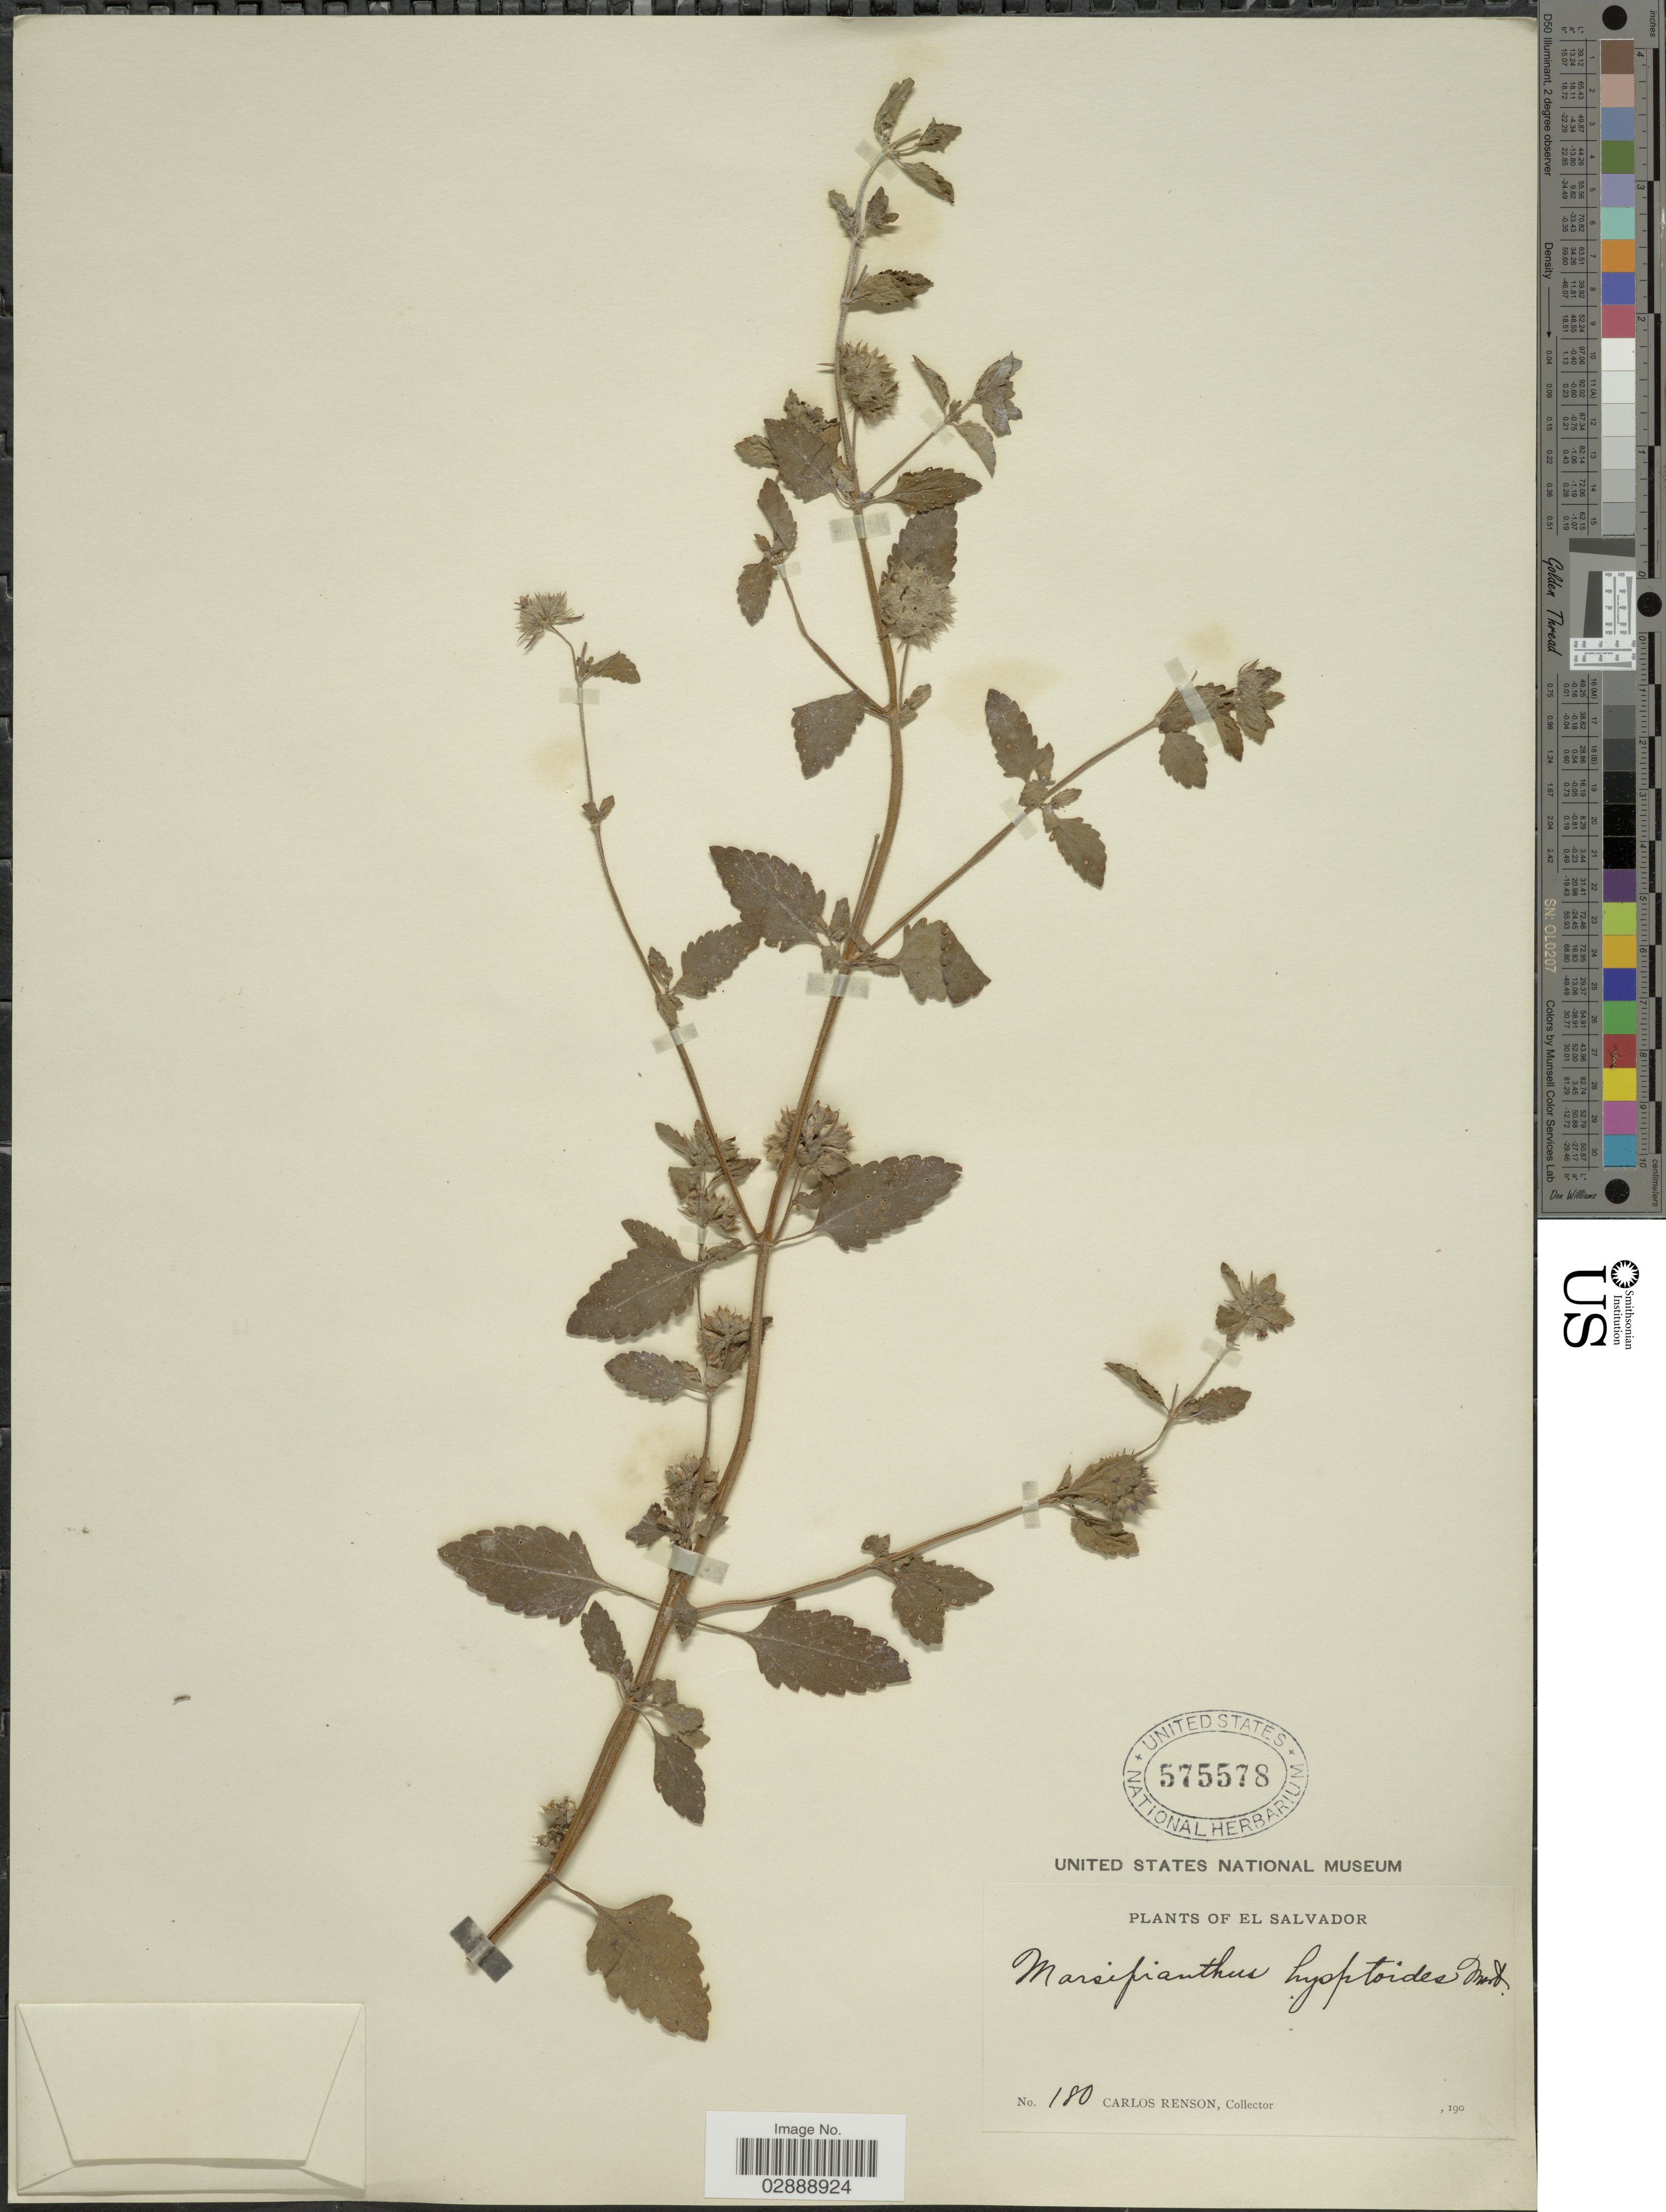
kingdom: Plantae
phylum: Tracheophyta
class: Magnoliopsida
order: Lamiales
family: Lamiaceae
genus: Marsypianthes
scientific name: Marsypianthes chamaedrys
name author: (Vahl) Kuntze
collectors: C. Renson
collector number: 180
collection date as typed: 190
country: El Salvador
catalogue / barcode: US 575578